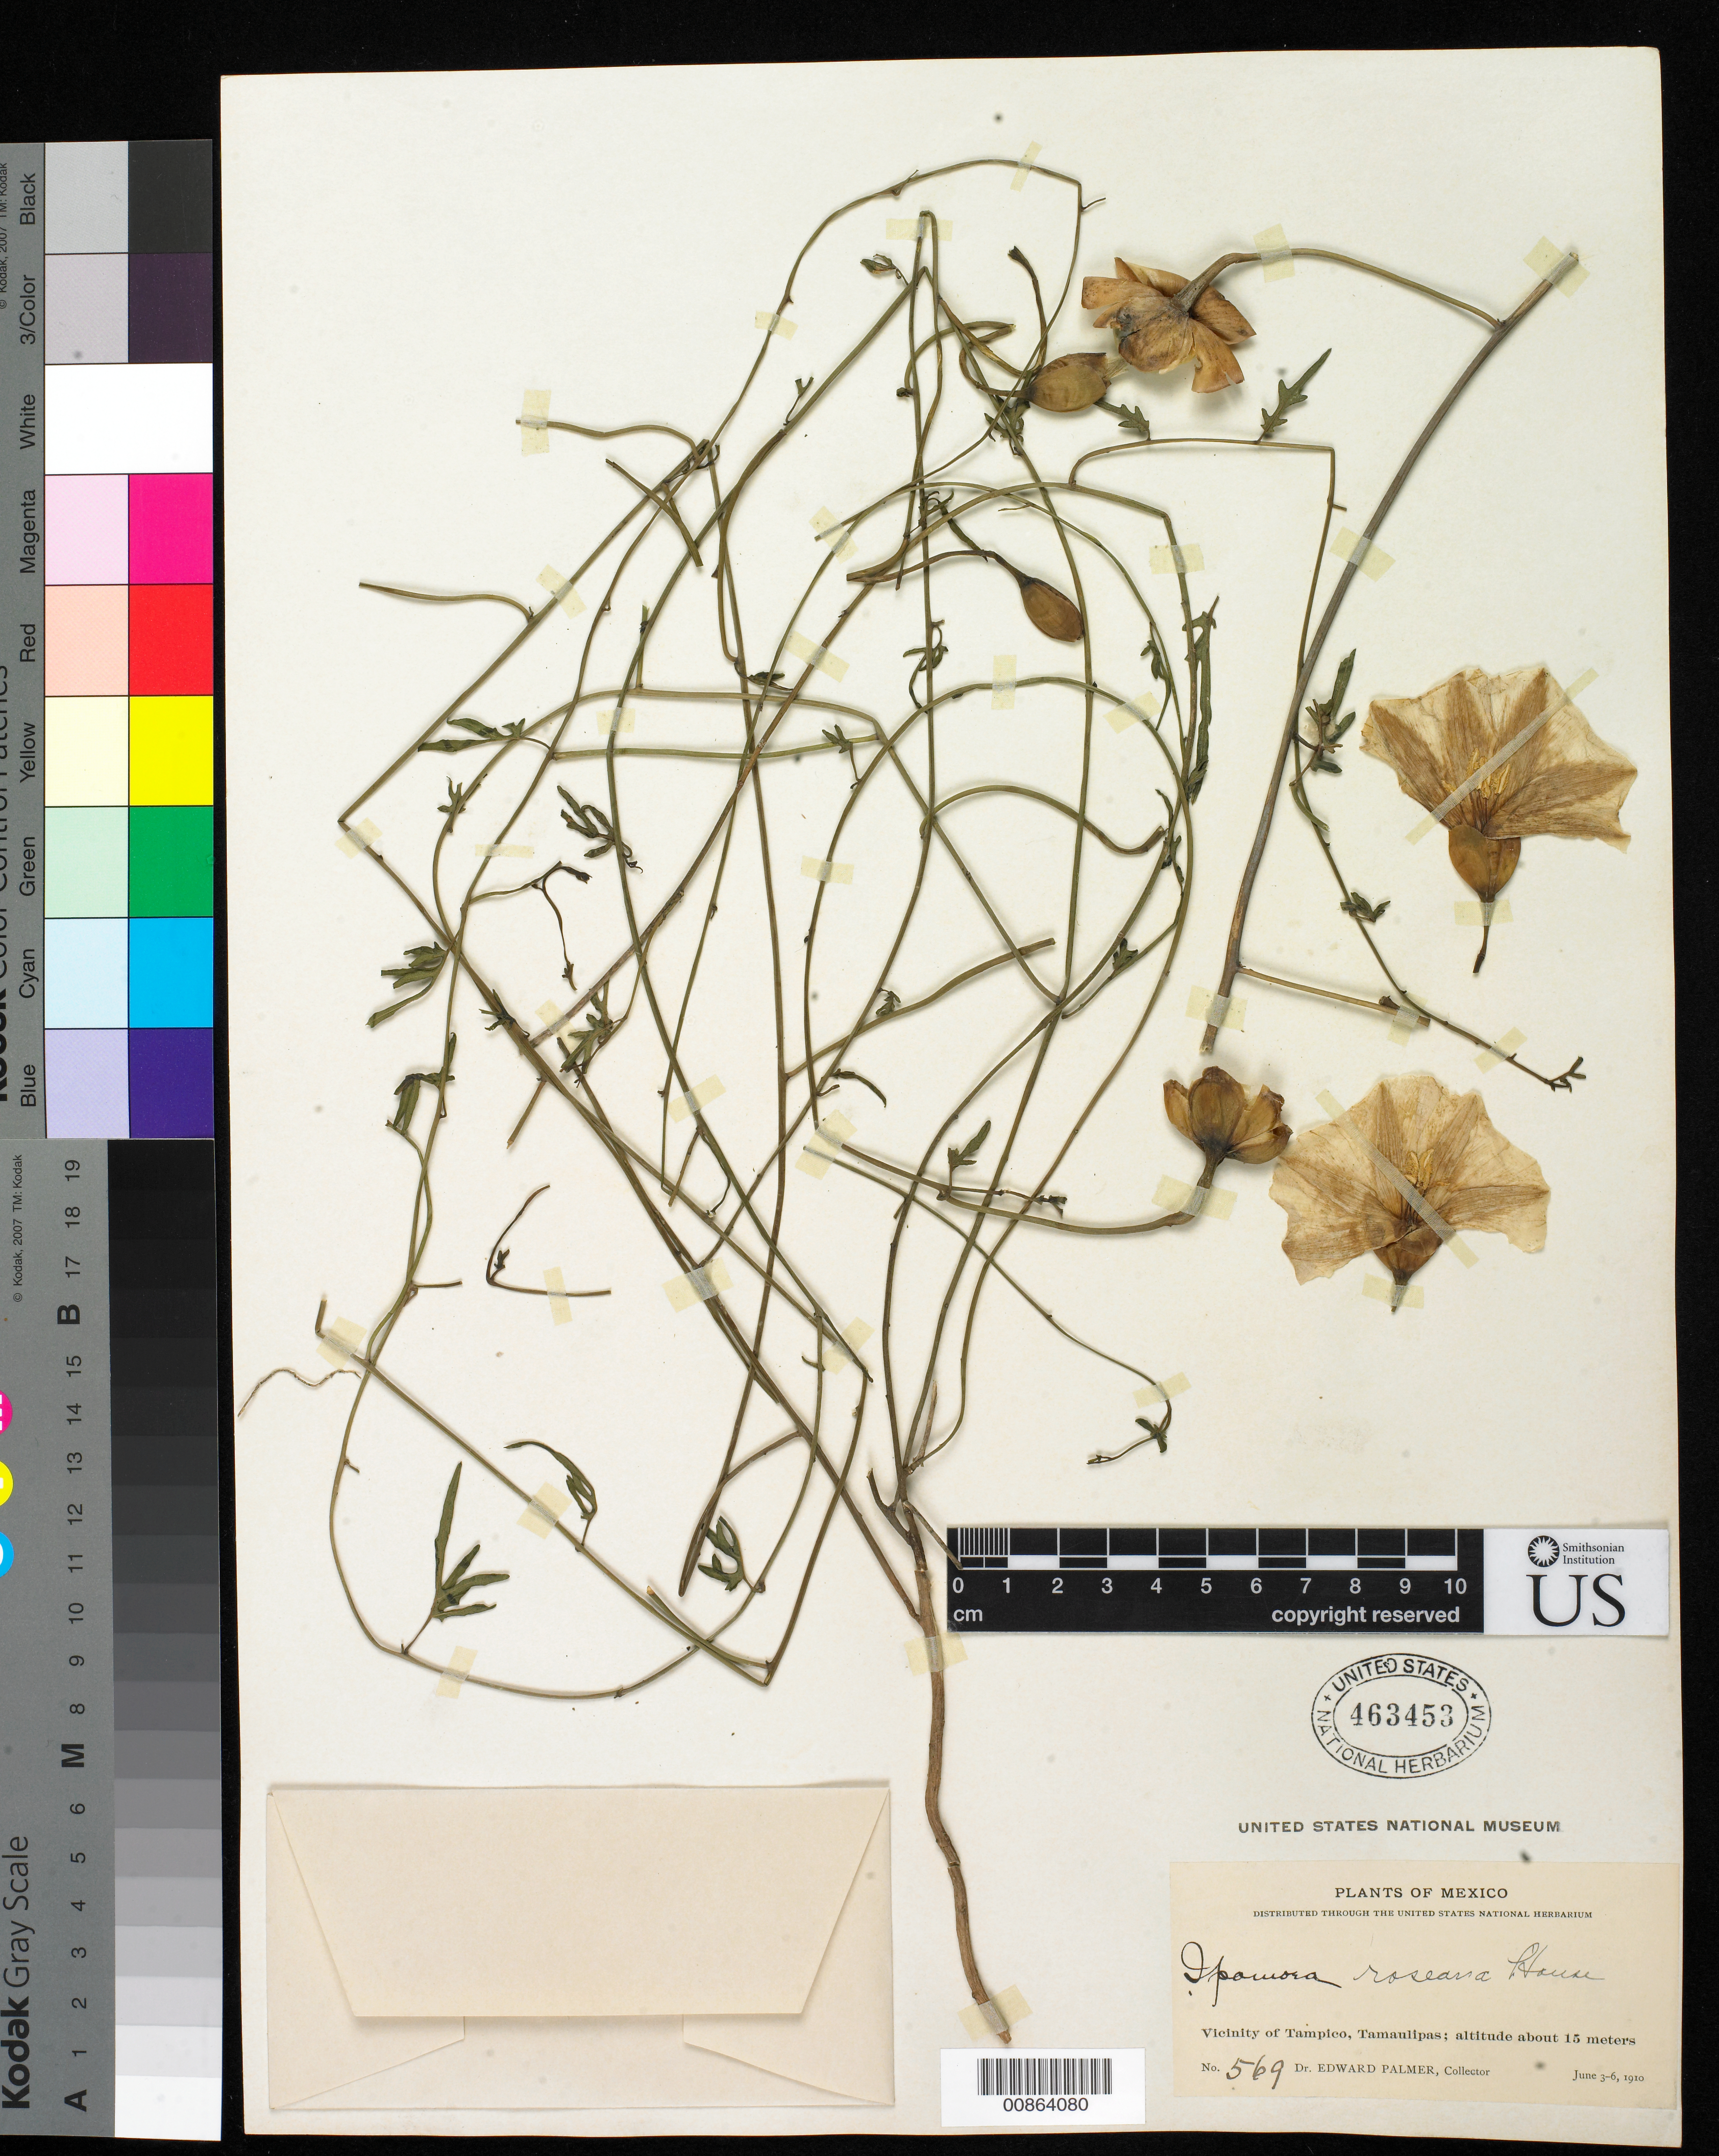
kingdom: Plantae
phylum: Tracheophyta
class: Magnoliopsida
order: Solanales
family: Convolvulaceae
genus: Operculina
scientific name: Operculina roseana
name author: House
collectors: E. Palmer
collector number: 569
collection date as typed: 03 Jun 1910 to 06 Jun 1910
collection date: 1910-06-03/1910-06-06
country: Mexico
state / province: Tamaulipas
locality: Vicinity of Tampico, Tamaulipas.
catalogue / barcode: US 463453